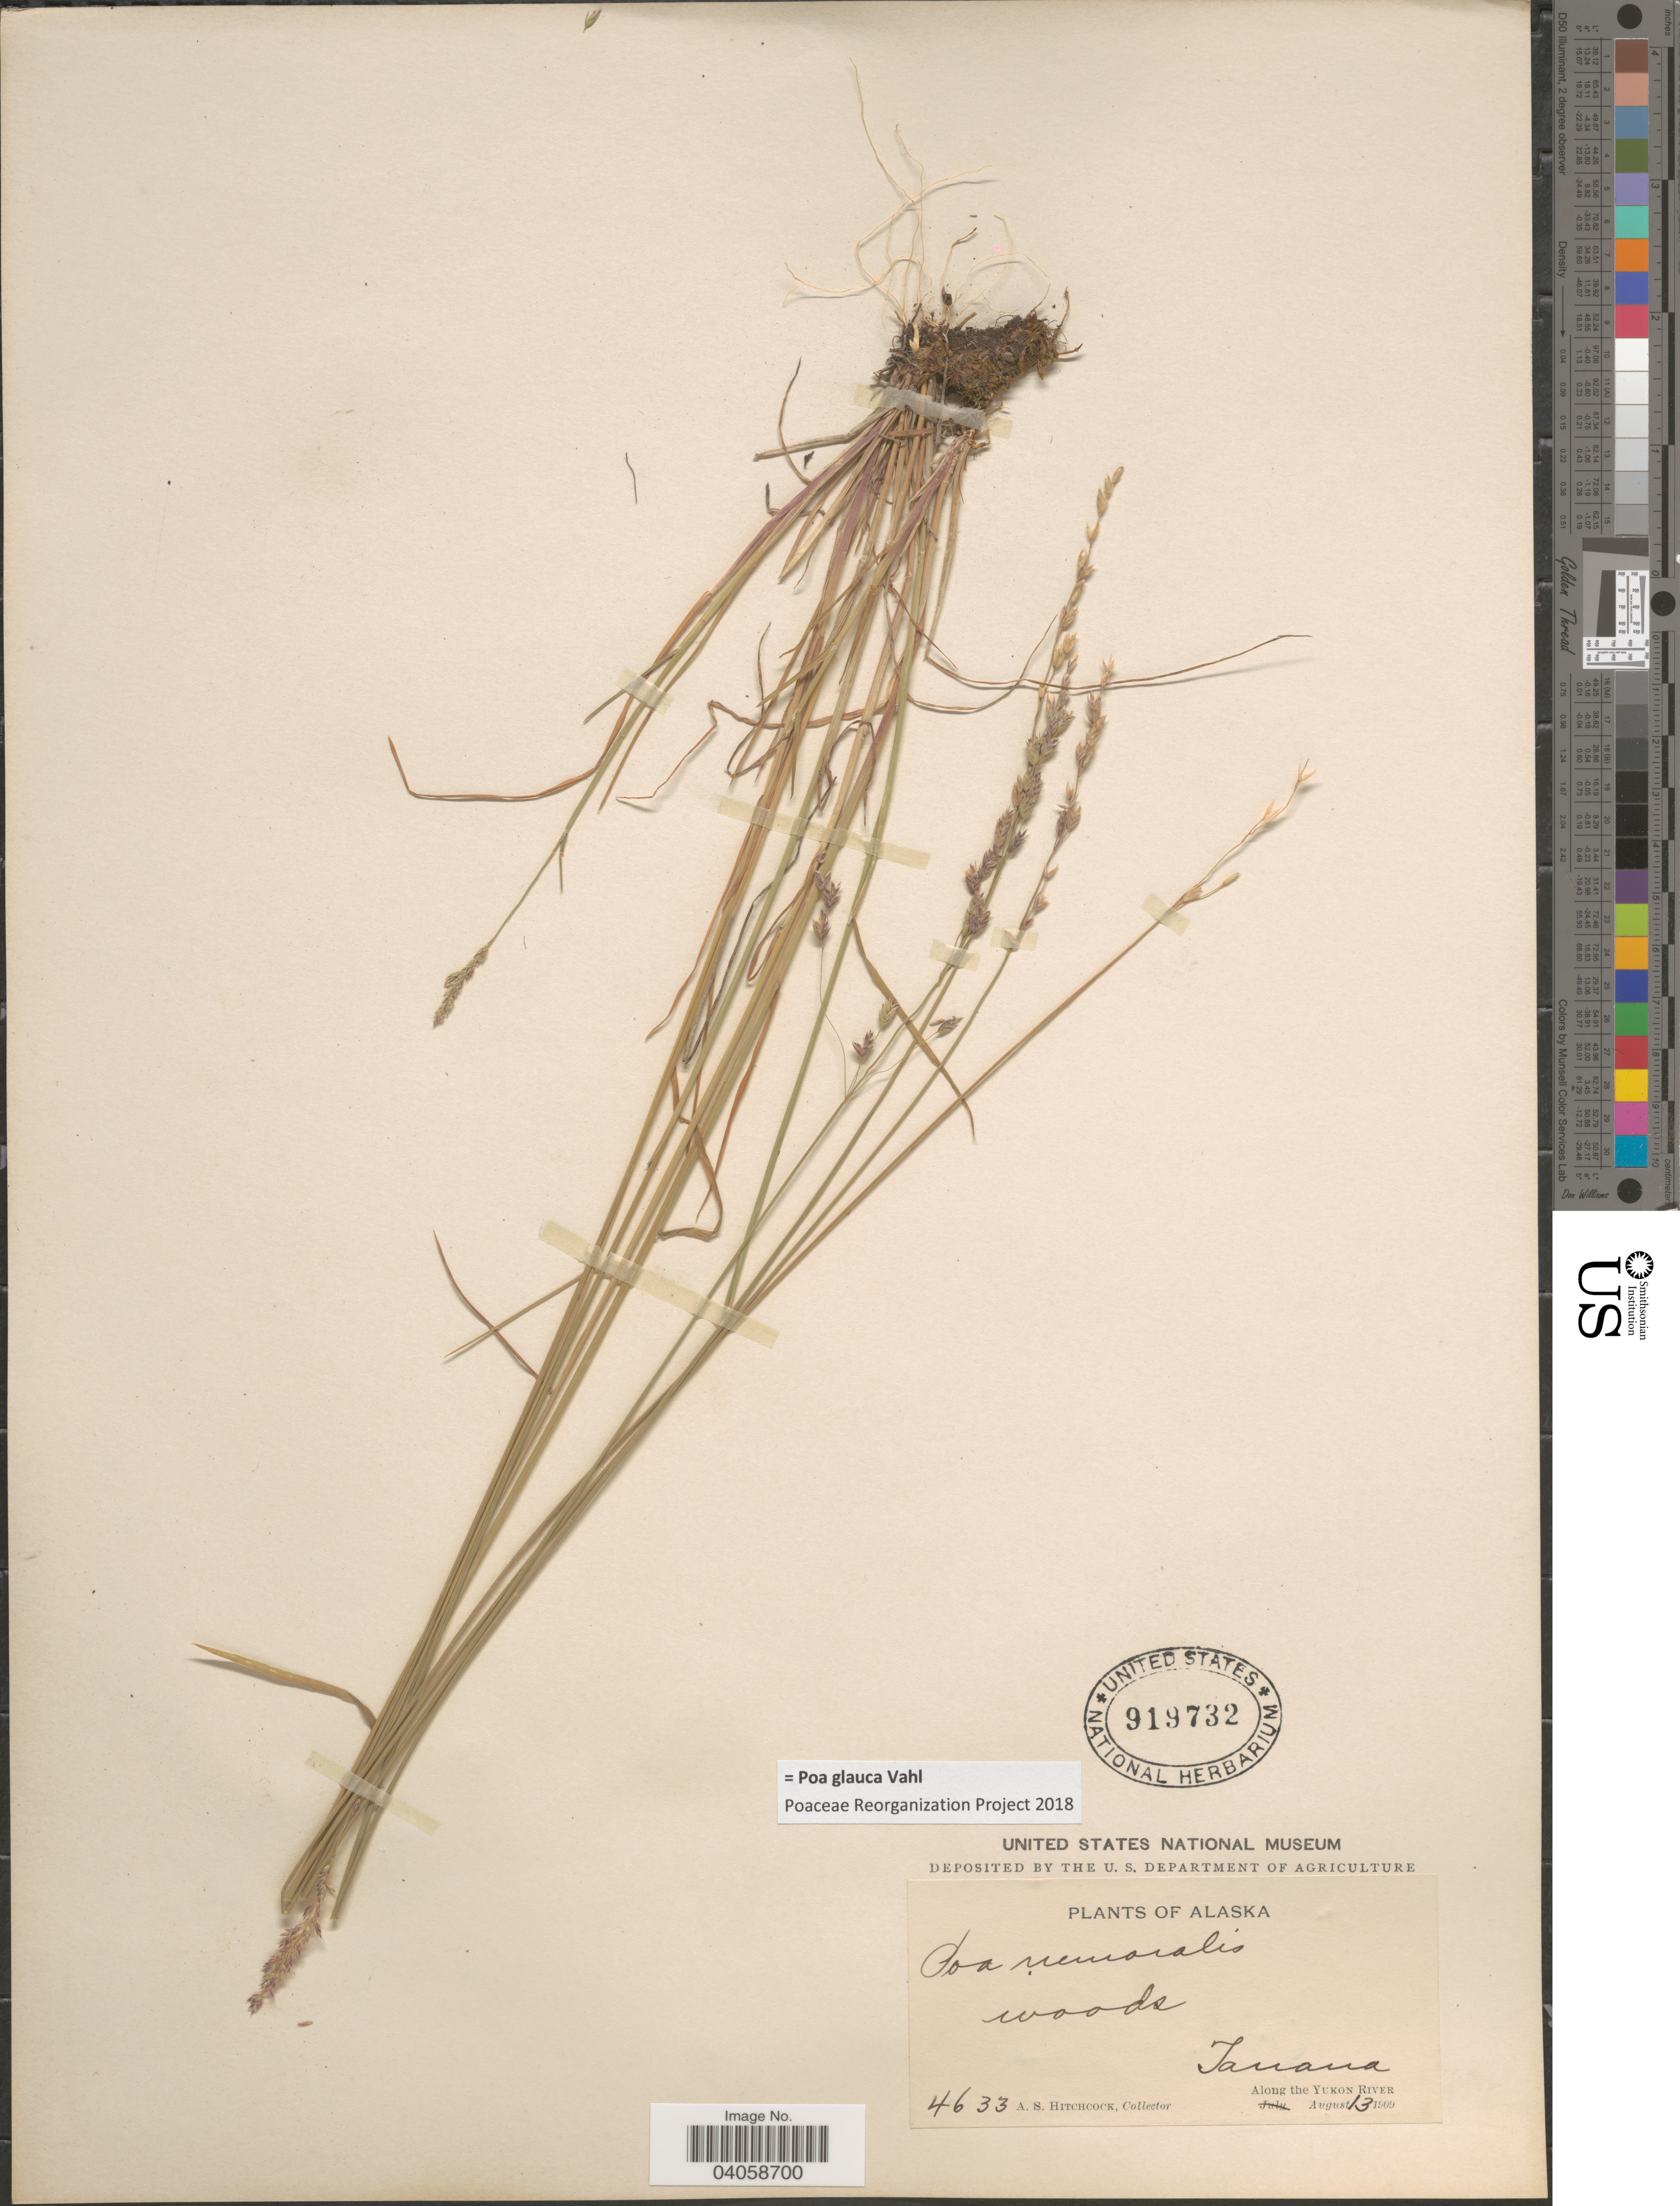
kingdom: Plantae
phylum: Tracheophyta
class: Liliopsida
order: Poales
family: Poaceae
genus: Poa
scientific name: Poa glauca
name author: Vahl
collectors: A. S. Hitchcock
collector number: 4633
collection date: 1909-08-13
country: United States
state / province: Alaska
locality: Tanana. Along the Yukon River.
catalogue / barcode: US 919732